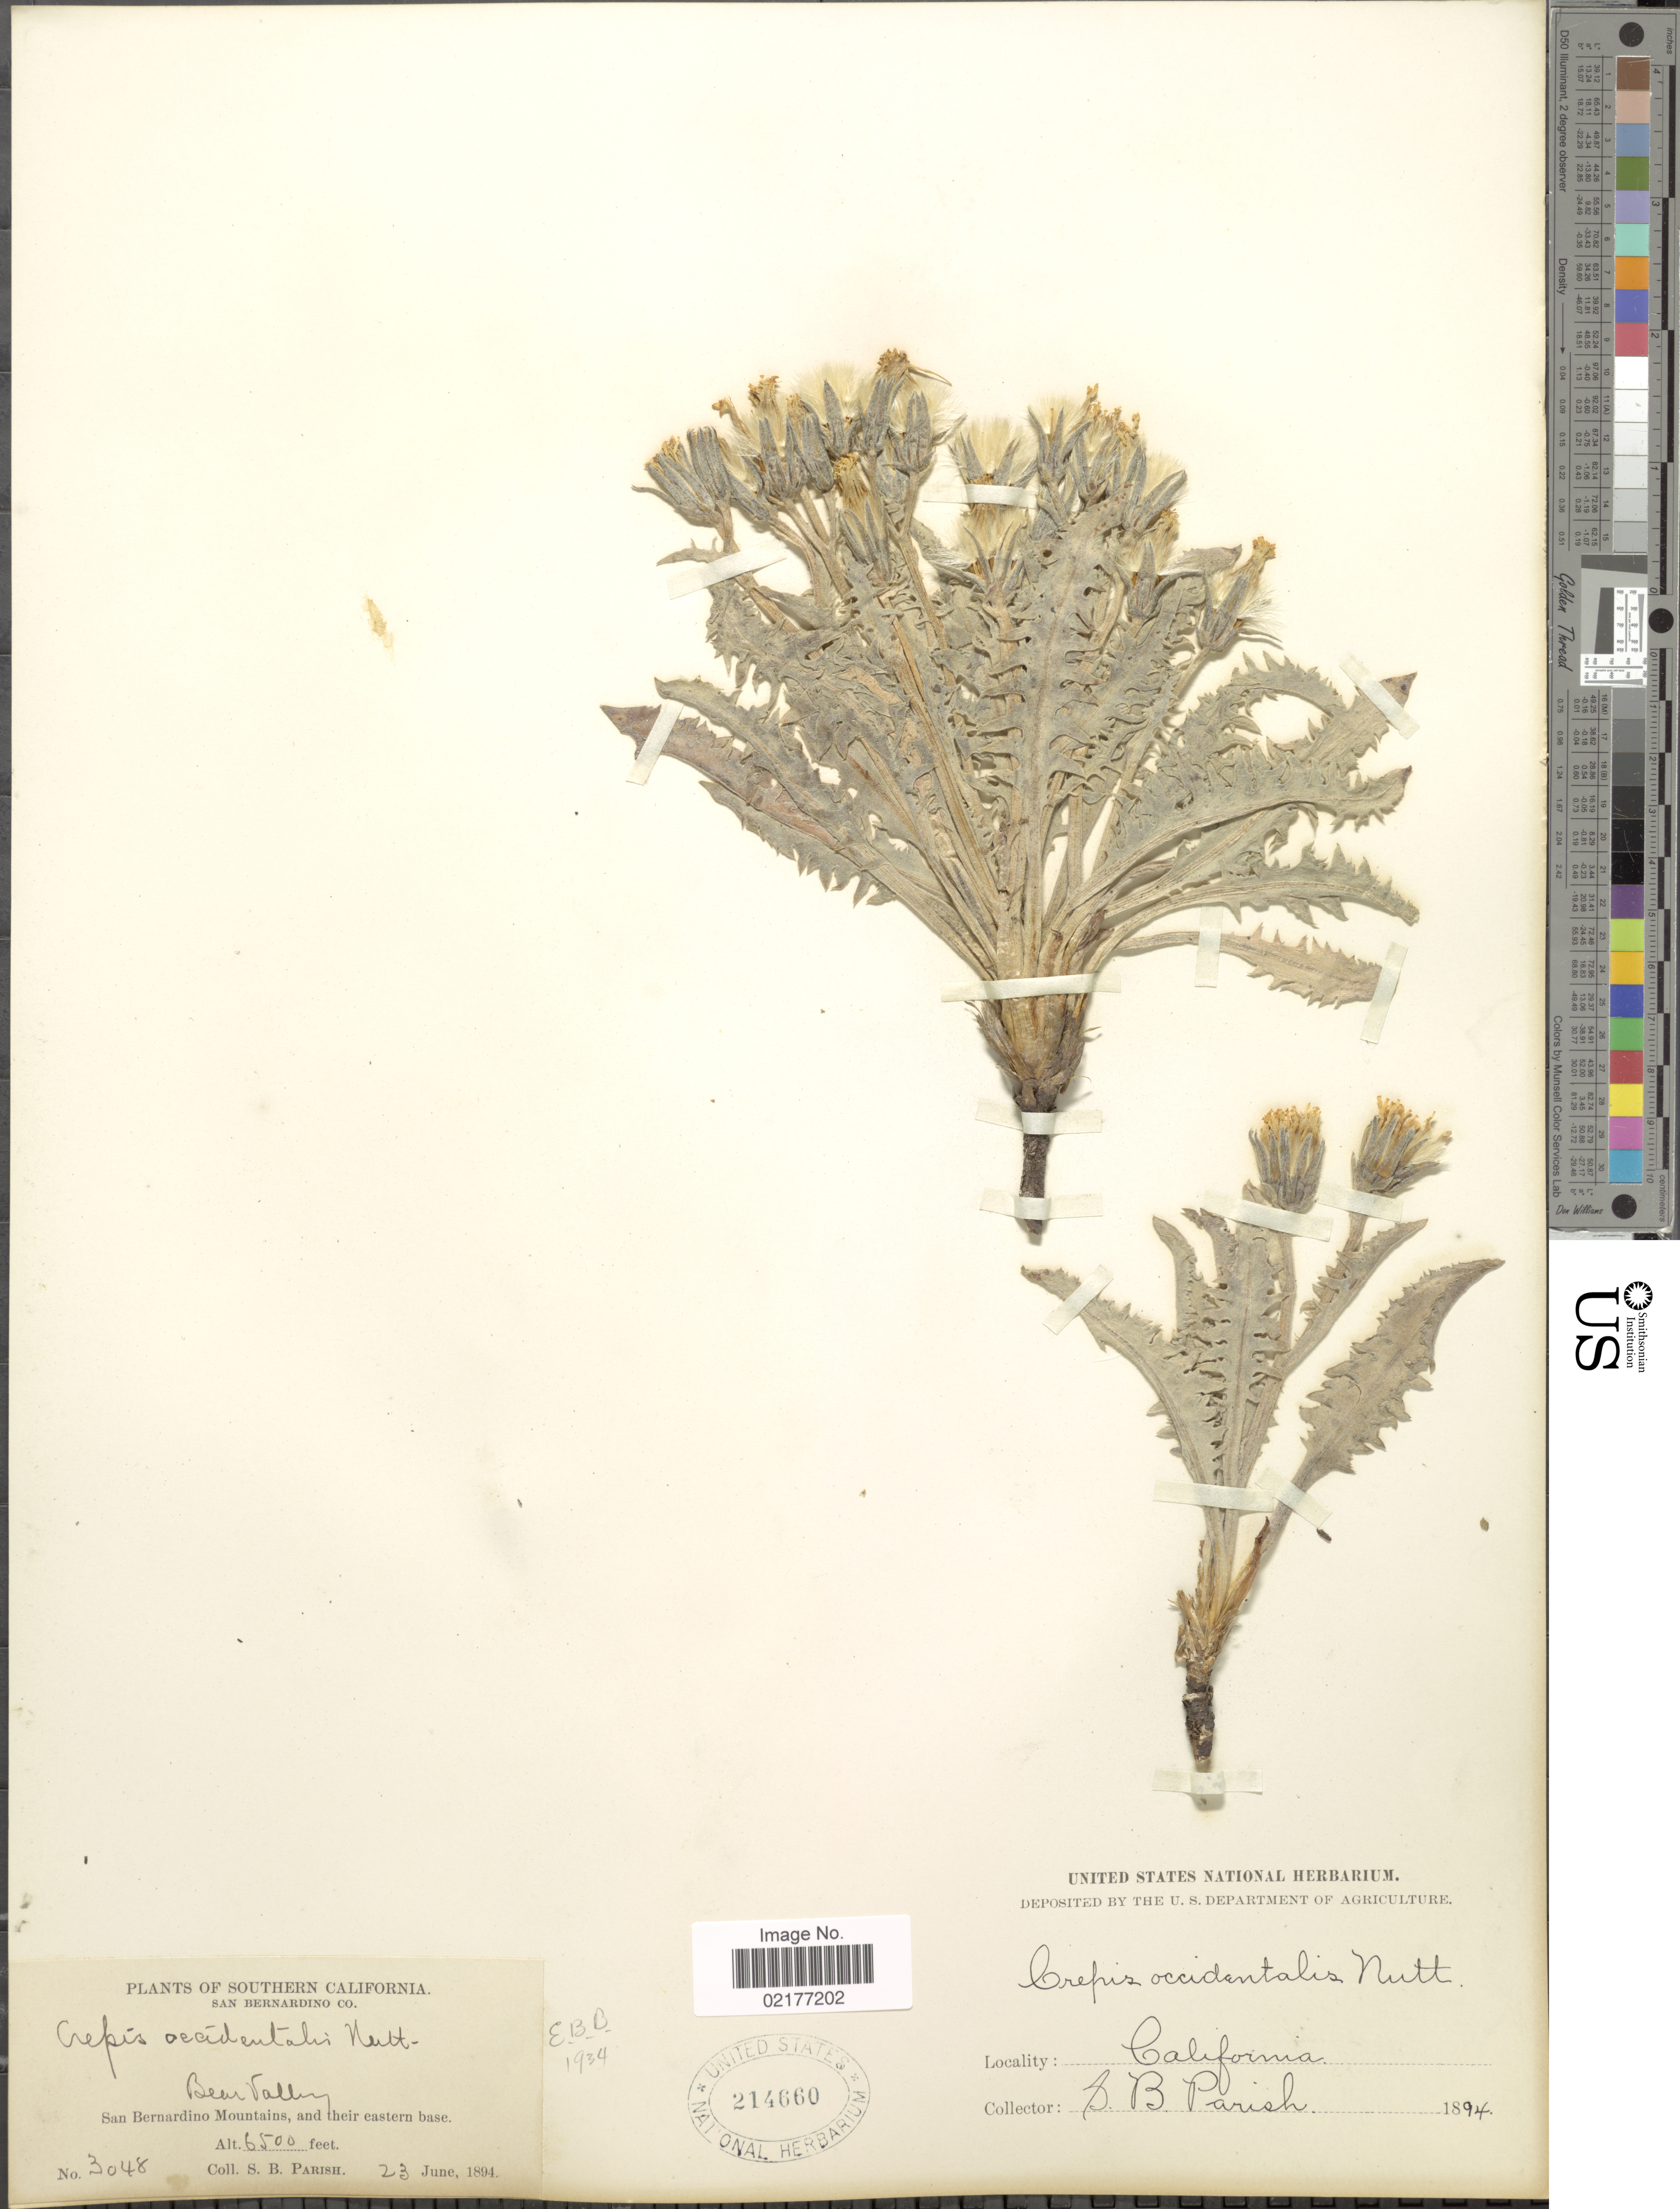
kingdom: Plantae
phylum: Tracheophyta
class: Magnoliopsida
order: Asterales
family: Asteraceae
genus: Crepis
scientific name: Crepis occidentalis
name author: Nutt.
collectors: S. B. Parish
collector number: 3048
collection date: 1894-06-23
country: United States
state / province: California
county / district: San Bernardino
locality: Bear Valley, San Bernardino Mountains, and their eastern base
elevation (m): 1981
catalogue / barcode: US 214660